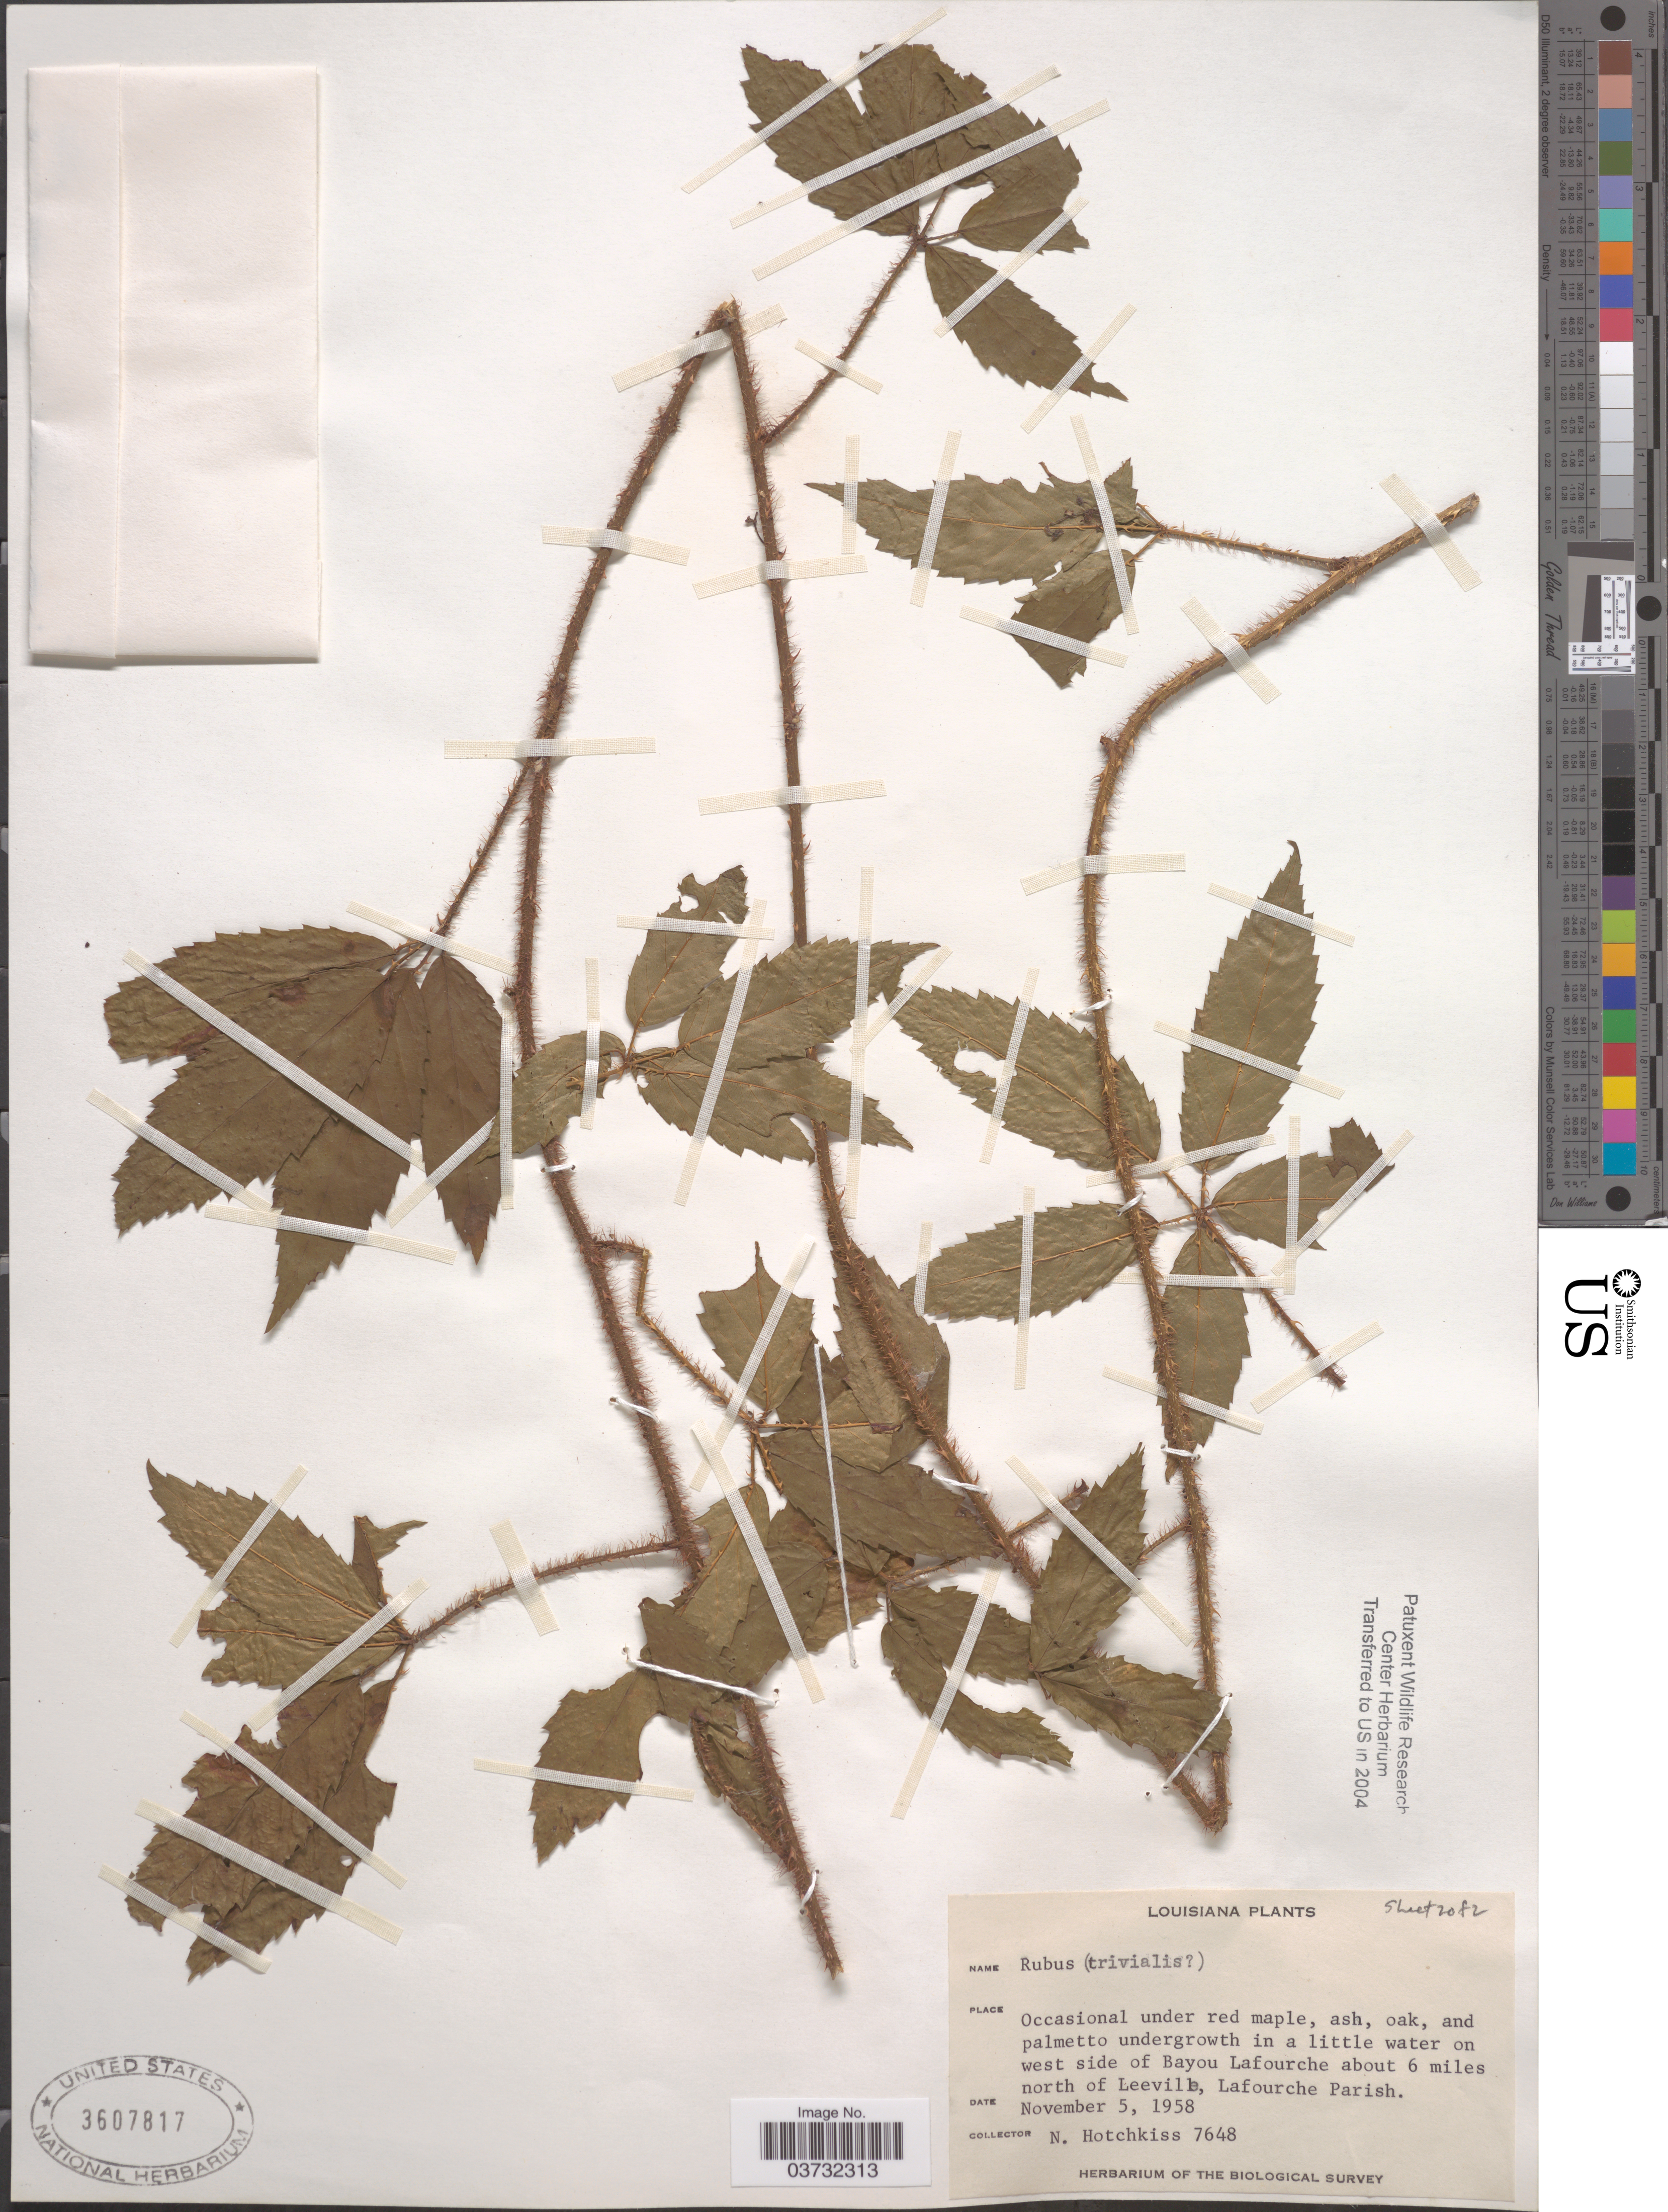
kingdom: Plantae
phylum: Tracheophyta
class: Magnoliopsida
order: Rosales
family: Rosaceae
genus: Rubus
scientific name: Rubus trivialis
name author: Michx.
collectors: N. Hotchkiss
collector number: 7648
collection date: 1958-11-05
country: United States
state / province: Louisiana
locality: On west side of Bayou Lafourche about 6 miles north of Leeville, Lafourche Parish.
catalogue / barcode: US 3607817